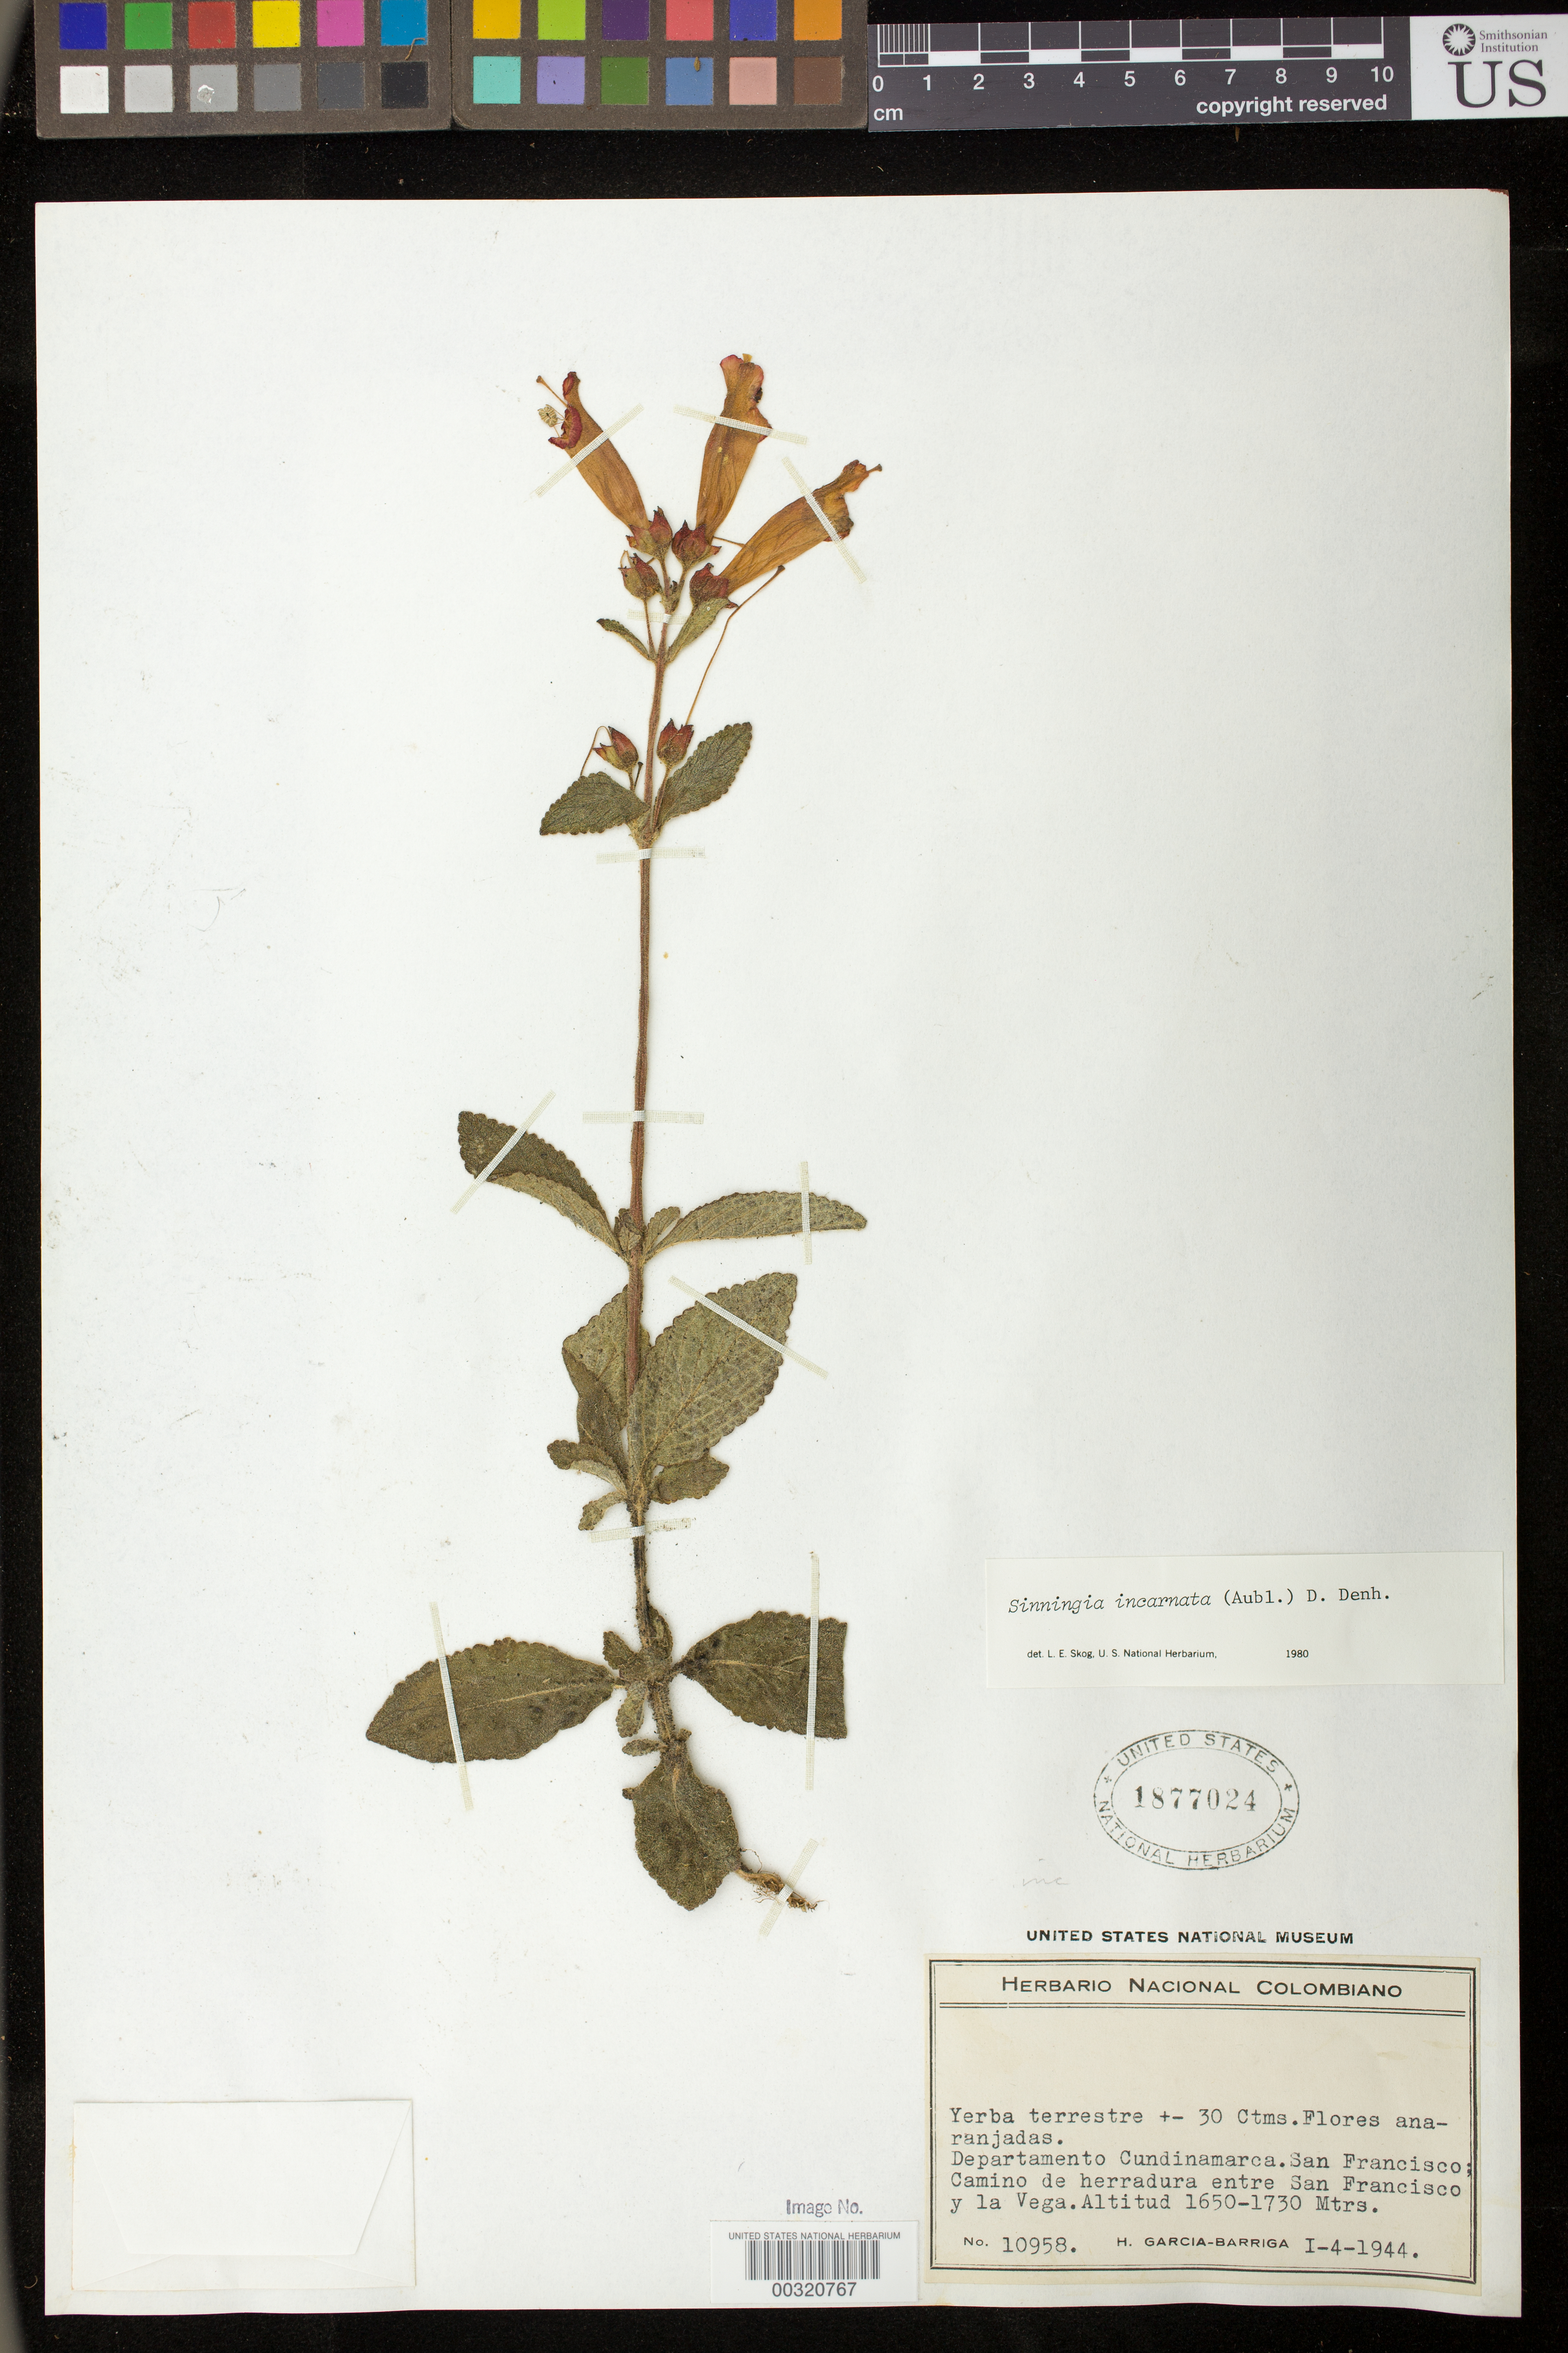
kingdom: Plantae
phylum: Tracheophyta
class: Magnoliopsida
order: Lamiales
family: Gesneriaceae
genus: Sinningia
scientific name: Sinningia incarnata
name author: (Aubl.) D.L. Denham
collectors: H. García Barriga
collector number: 10958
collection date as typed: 04 Jan 1944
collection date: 1944-01-04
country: Colombia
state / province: Cundinamarca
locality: San Francisco, road from Herradura between San Francisco and La Vega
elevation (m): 1650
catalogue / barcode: US 1877024